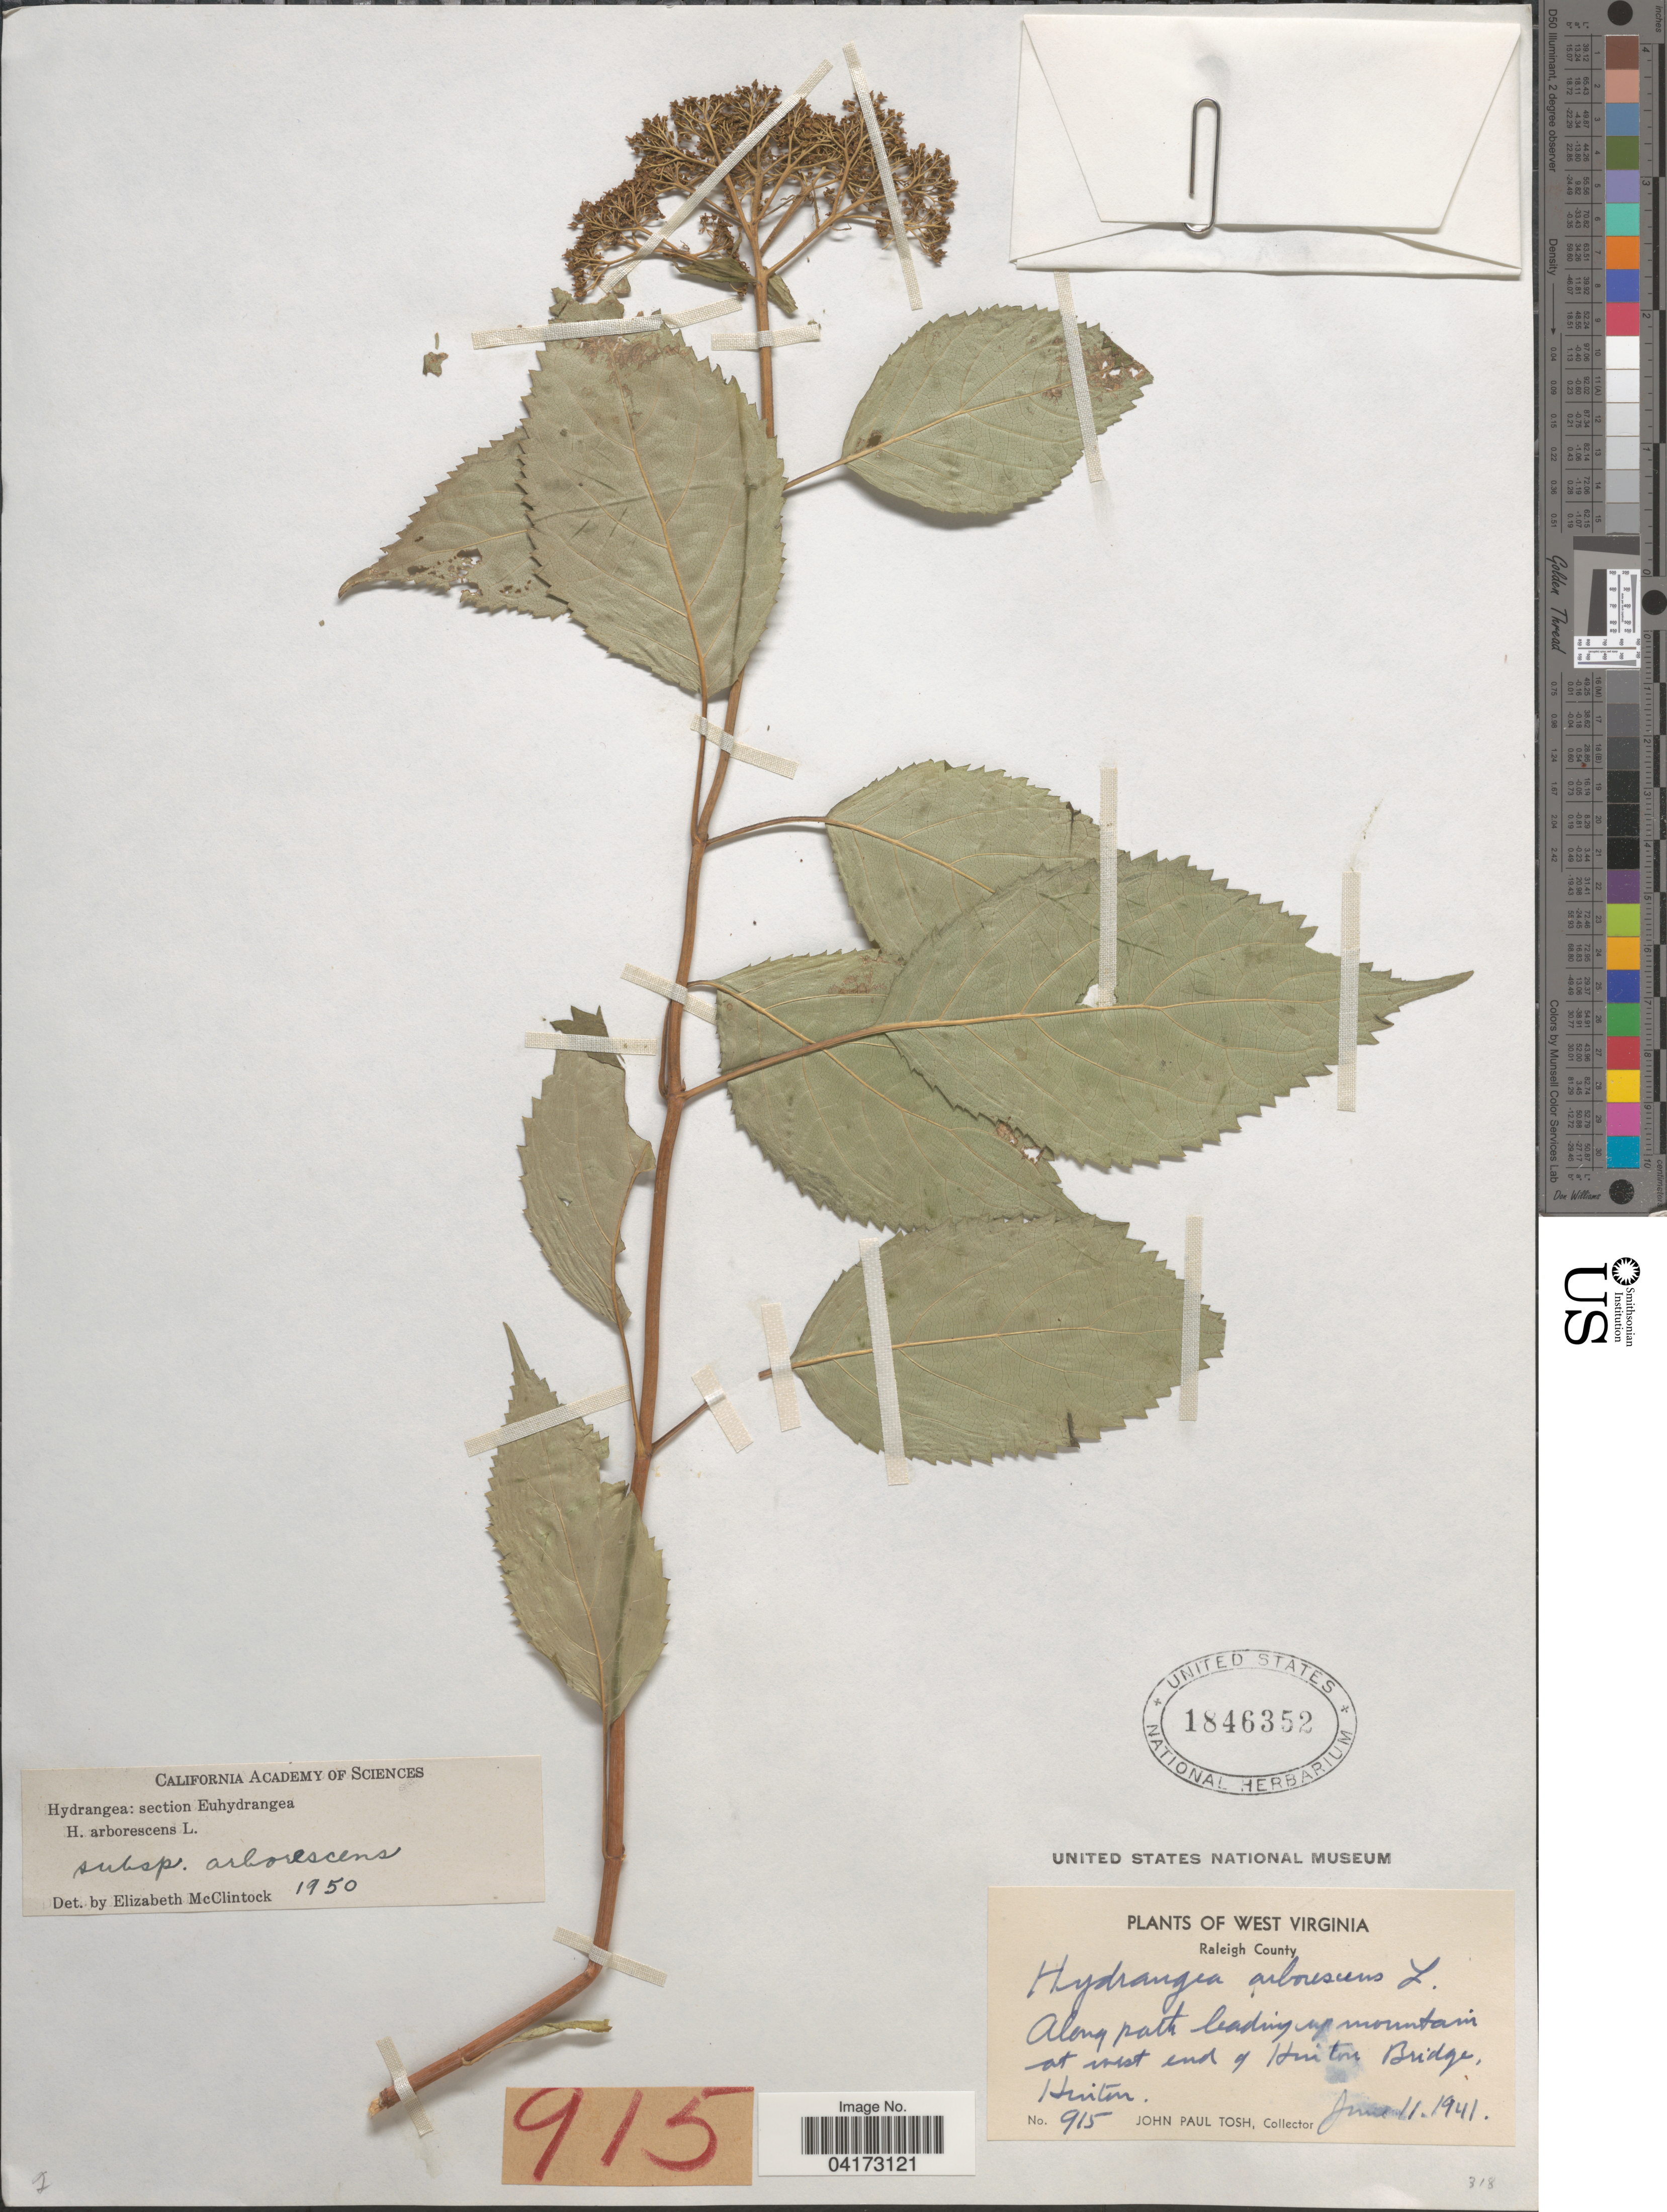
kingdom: Plantae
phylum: Tracheophyta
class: Magnoliopsida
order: Cornales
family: Hydrangeaceae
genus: Hydrangea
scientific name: Hydrangea arborescens subsp. arborescens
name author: L.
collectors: J. Tosh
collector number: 915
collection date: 1941-06-11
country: United States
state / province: West Virginia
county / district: Raleigh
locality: Raleigh County. Along path leading up mountain at west end of Hinton Bridge, Hinton.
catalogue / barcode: US 1846352